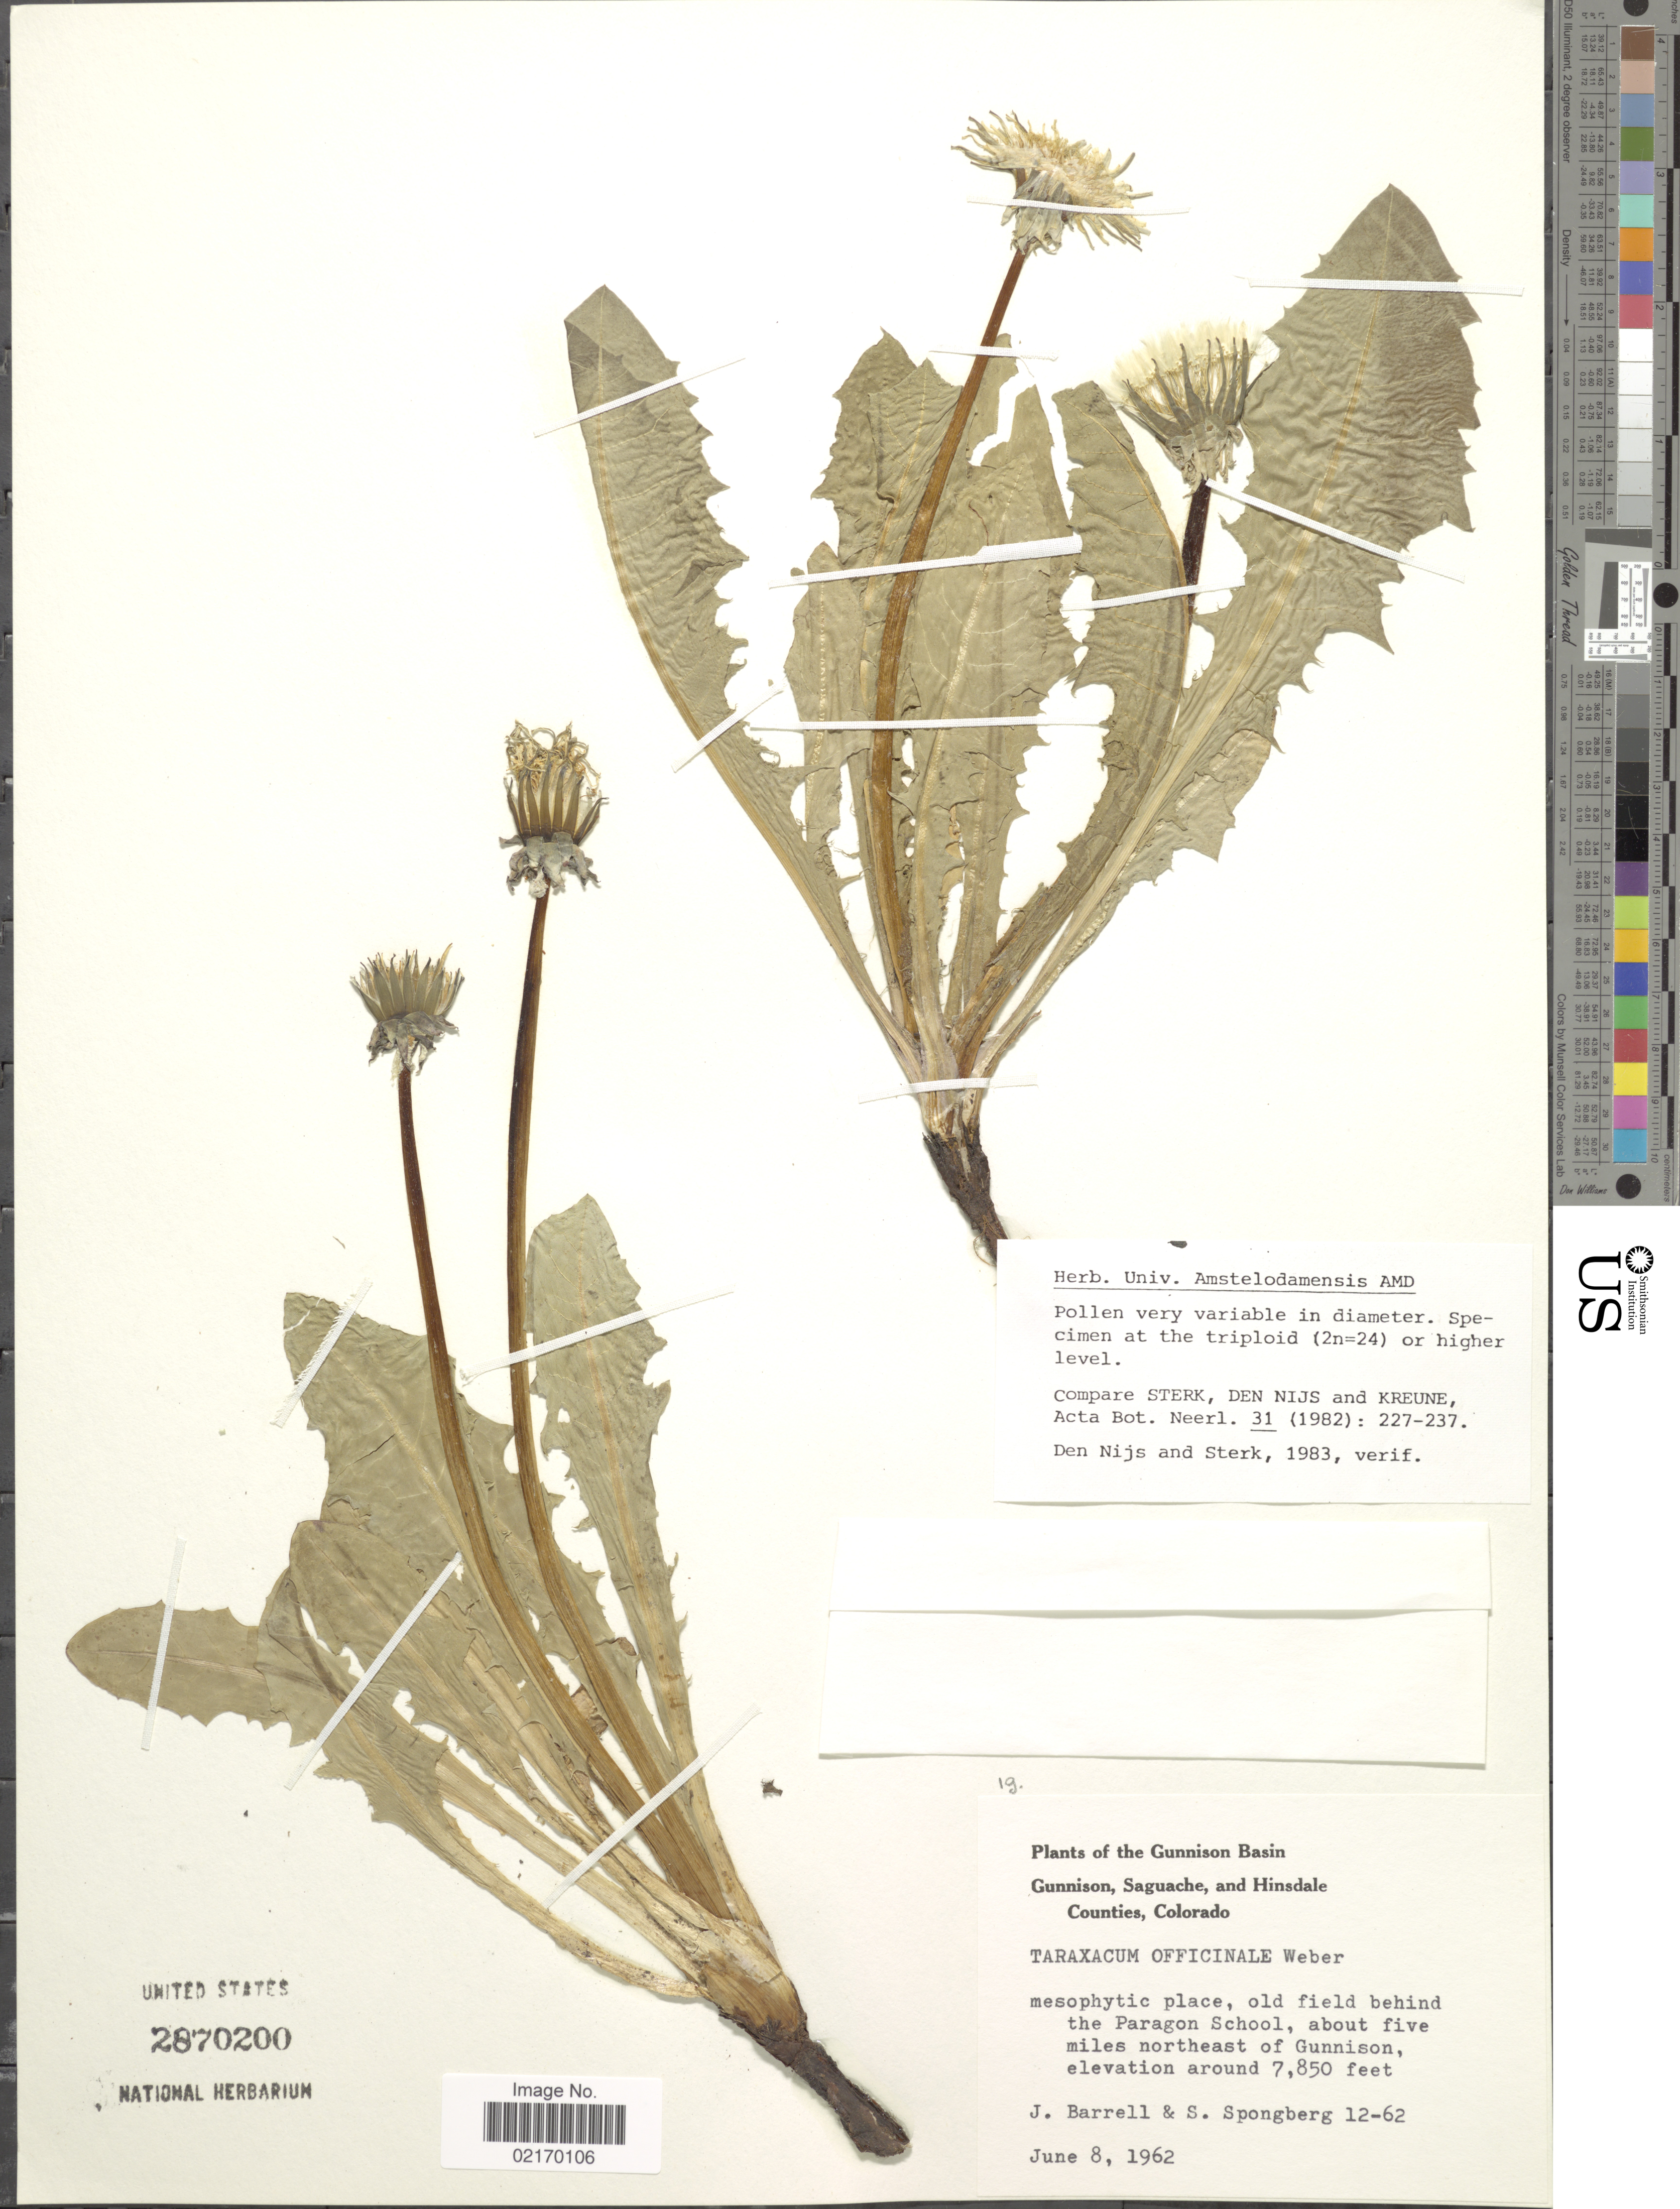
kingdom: Plantae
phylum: Tracheophyta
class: Magnoliopsida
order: Asterales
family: Asteraceae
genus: Taraxacum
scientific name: Taraxacum officinale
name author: G.H. Weber ex F.H. Wigg.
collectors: J. Barrell & S. A.Spongberg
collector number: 12-62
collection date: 1962-06-08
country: United States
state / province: Colorado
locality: Gunnison Basin, Gunnison, Saguache, and Hinsdale Counties, old field behind the Paragon School, about five miles northeast of Gunnison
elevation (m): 2393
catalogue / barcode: US 2870200